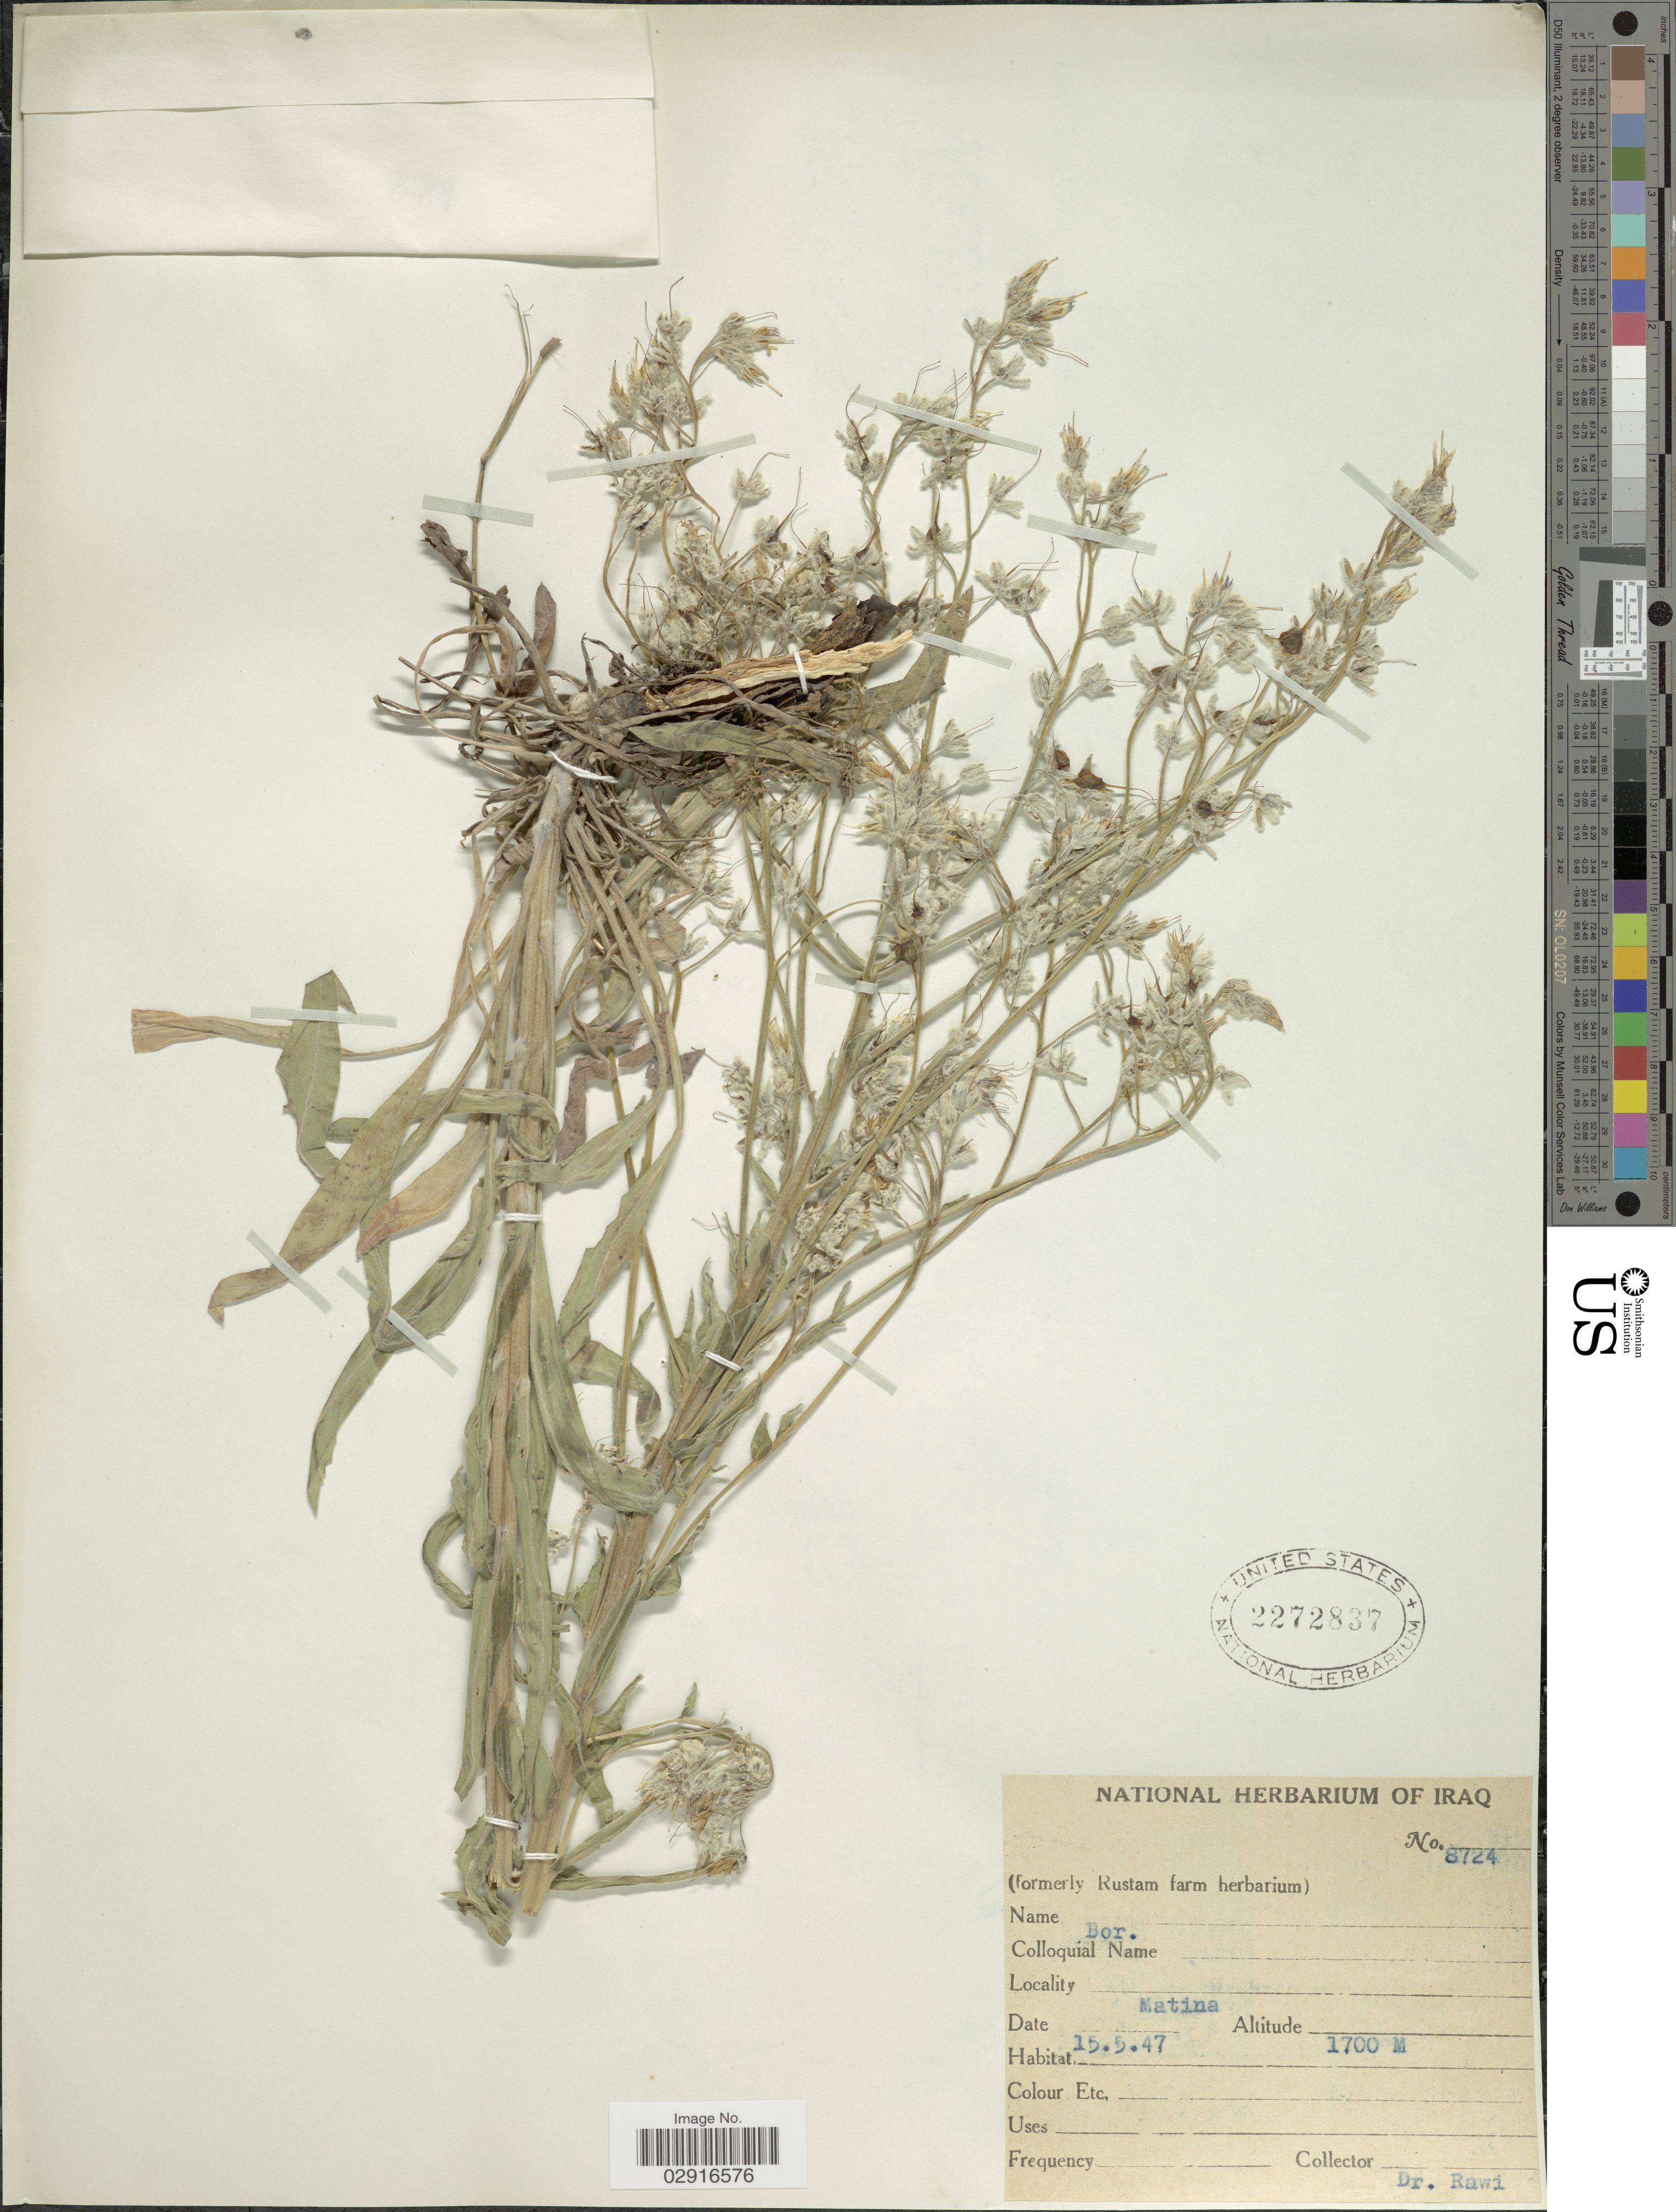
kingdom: Plantae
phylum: Tracheophyta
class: Magnoliopsida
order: Boraginales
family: Boraginaceae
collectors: -. Rawi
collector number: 8724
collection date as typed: Transcribed d/m/y: 15/5/47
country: Iraq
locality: Matina.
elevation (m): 1700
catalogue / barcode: US 2272837